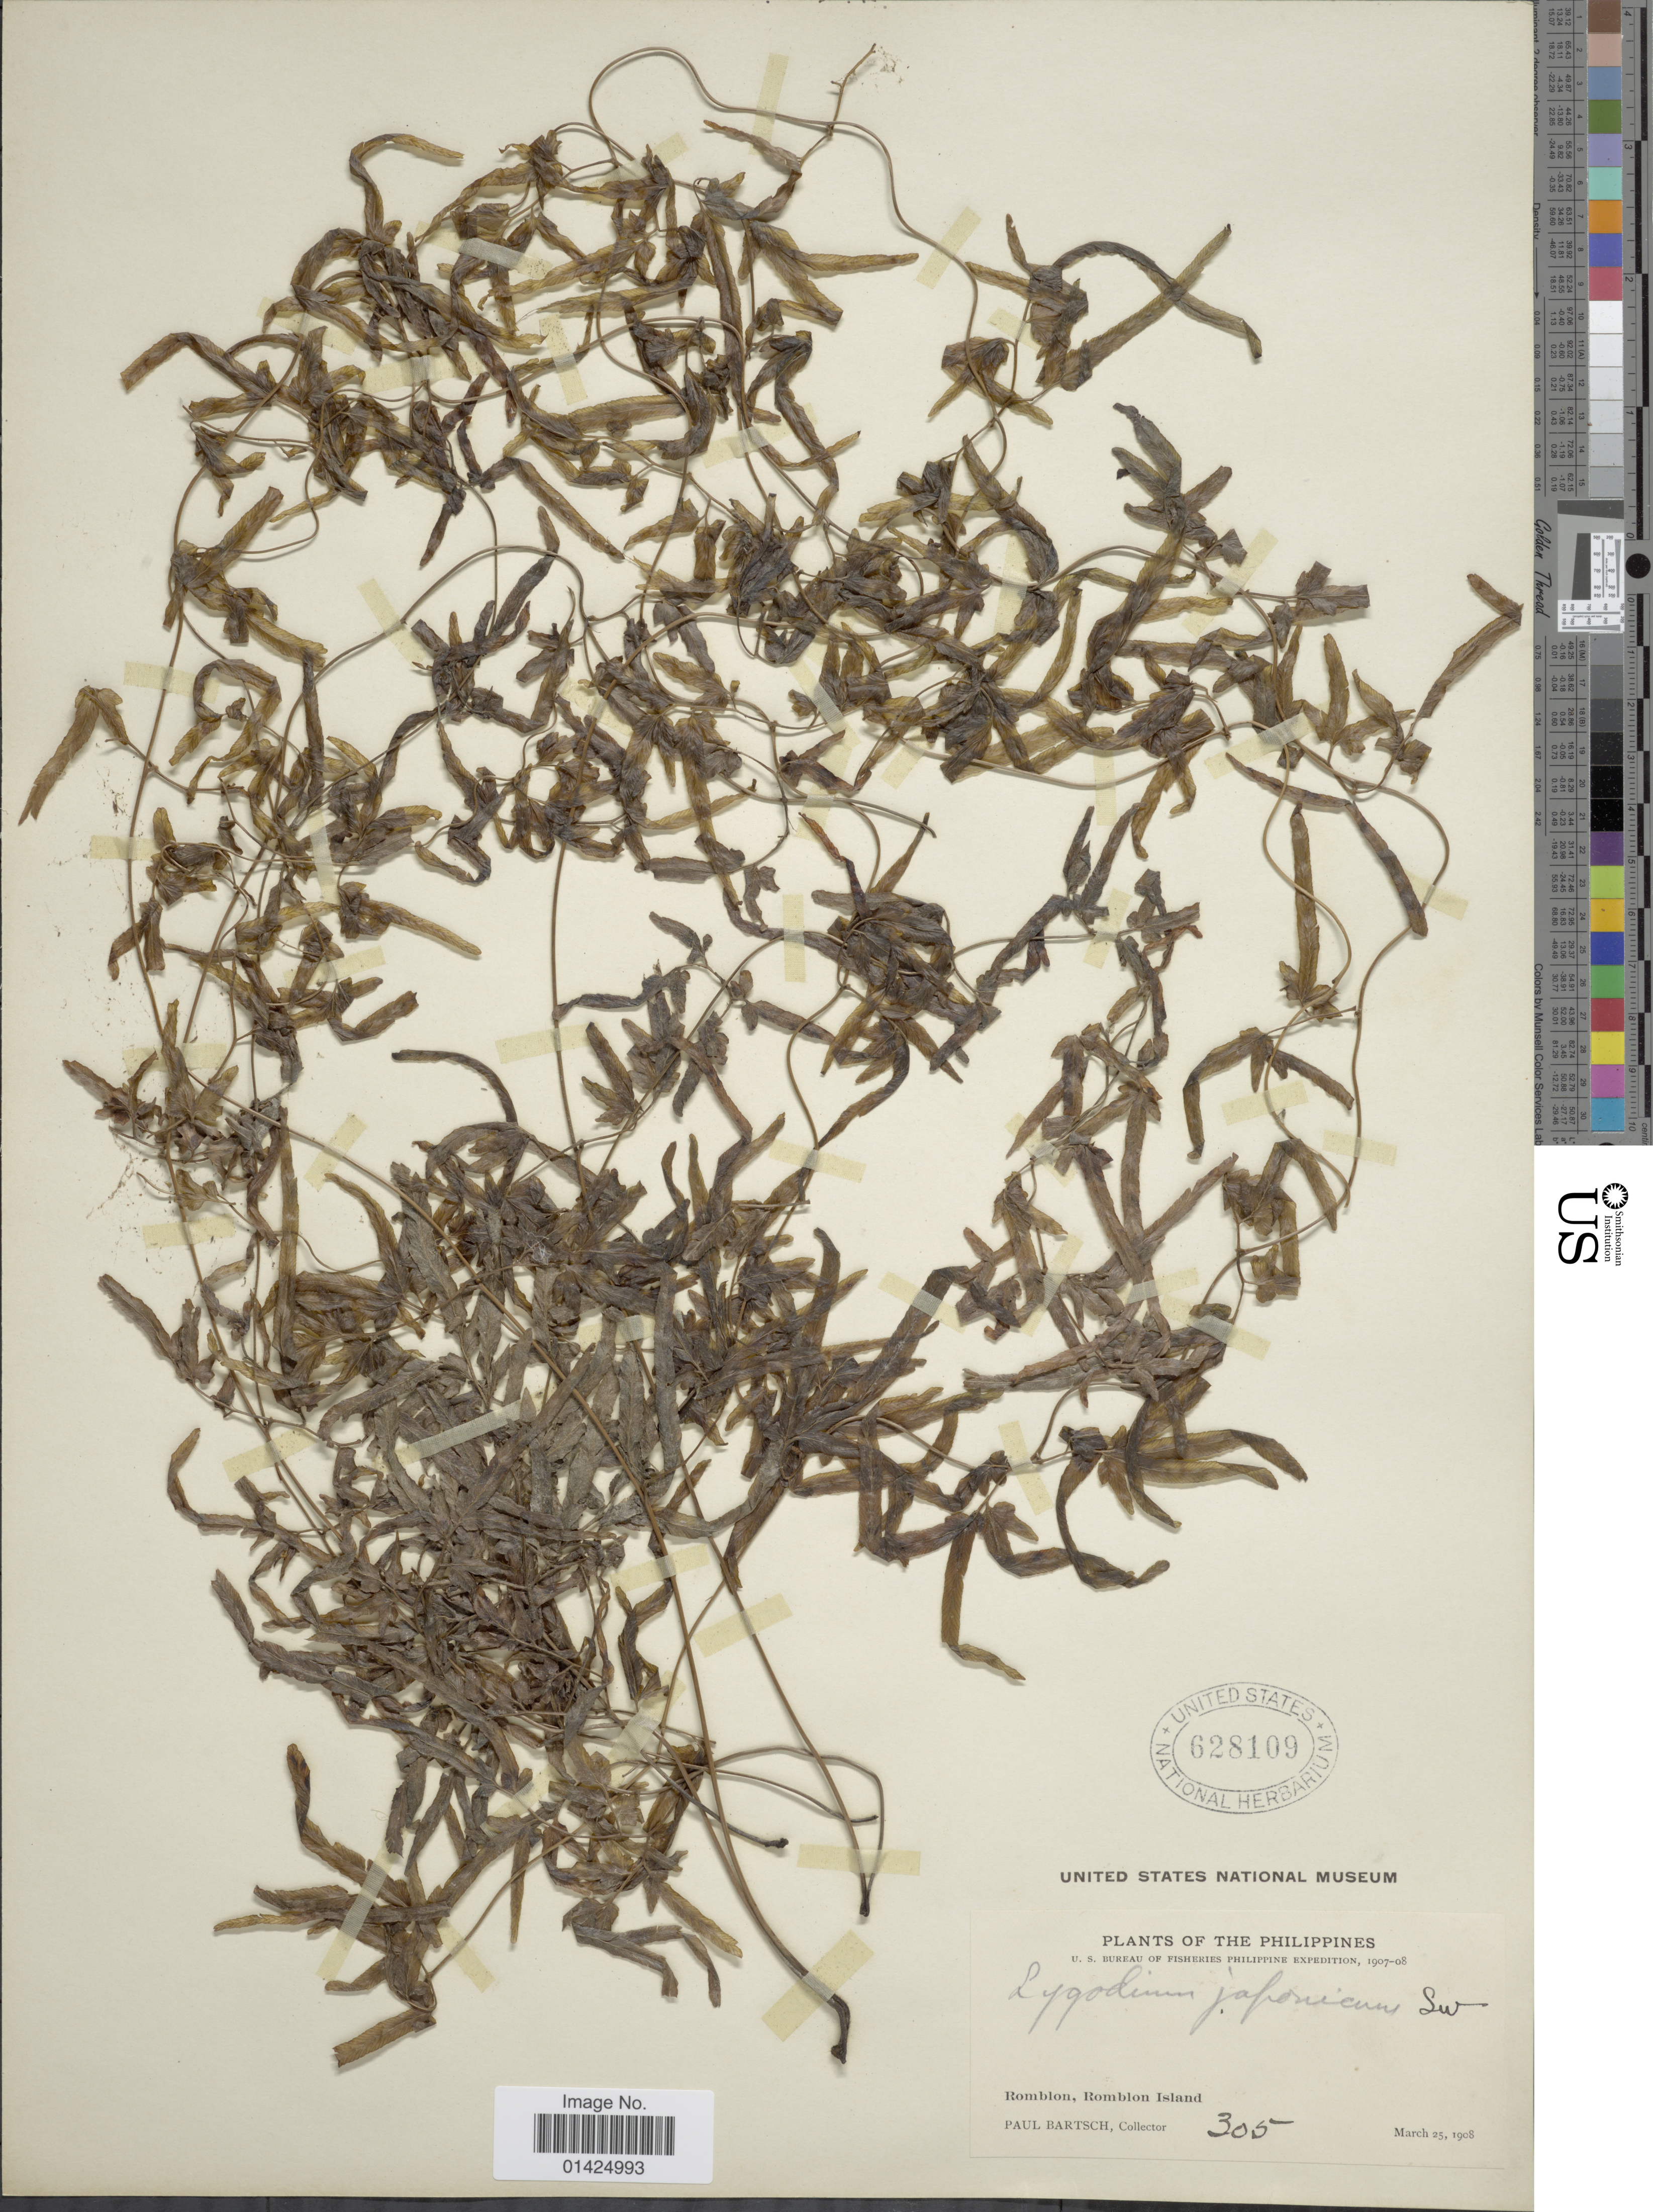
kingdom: Plantae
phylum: Tracheophyta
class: Polypodiopsida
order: Schizaeales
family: Lygodiaceae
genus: Lygodium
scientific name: Lygodium japonicum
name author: (Thunb.) Sw.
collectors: P. Bartsch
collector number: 305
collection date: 1908-03-25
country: Philippines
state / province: Mimaropa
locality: Romblon, Romblon Island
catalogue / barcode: US 628109